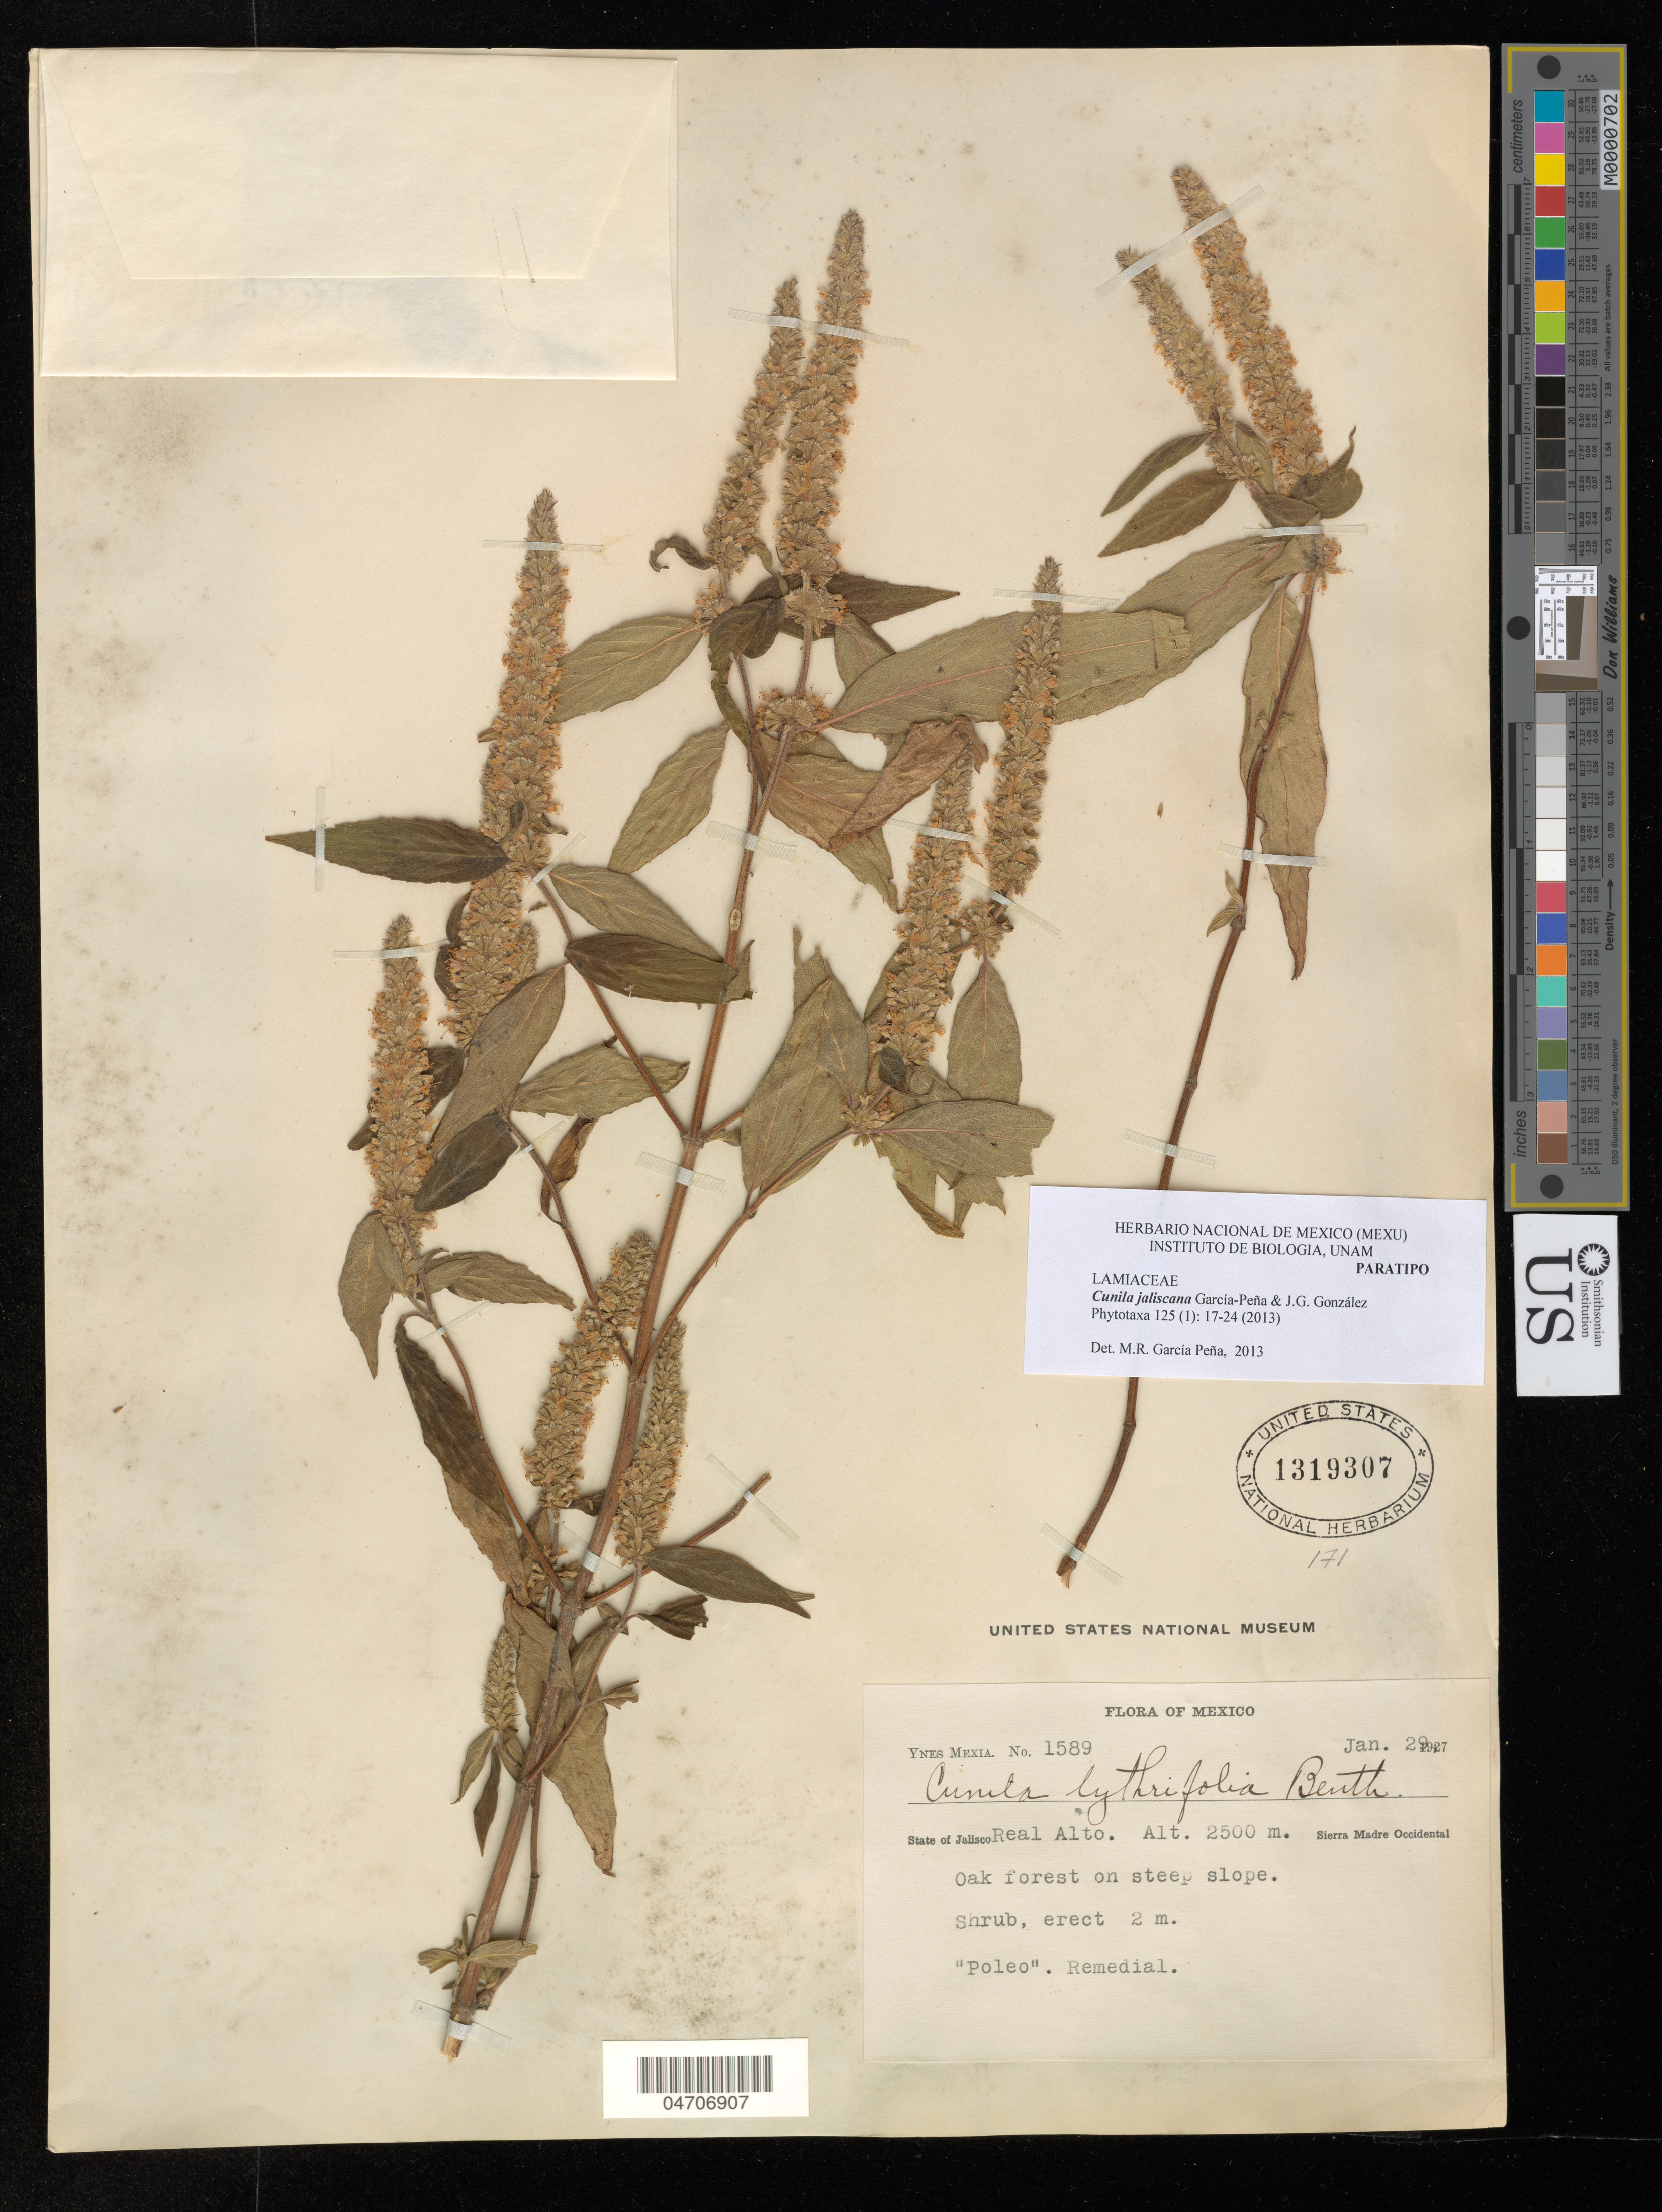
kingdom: Plantae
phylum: Tracheophyta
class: Magnoliopsida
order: Lamiales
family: Lamiaceae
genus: Cunila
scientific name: Cunila jaliscana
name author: García-Peña & J.G. González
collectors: Y. Mexia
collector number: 1589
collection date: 1927-01-29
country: Mexico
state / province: Jalisco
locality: Real Alto. Sierra Madre Occidental.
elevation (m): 2500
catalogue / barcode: US 1319307